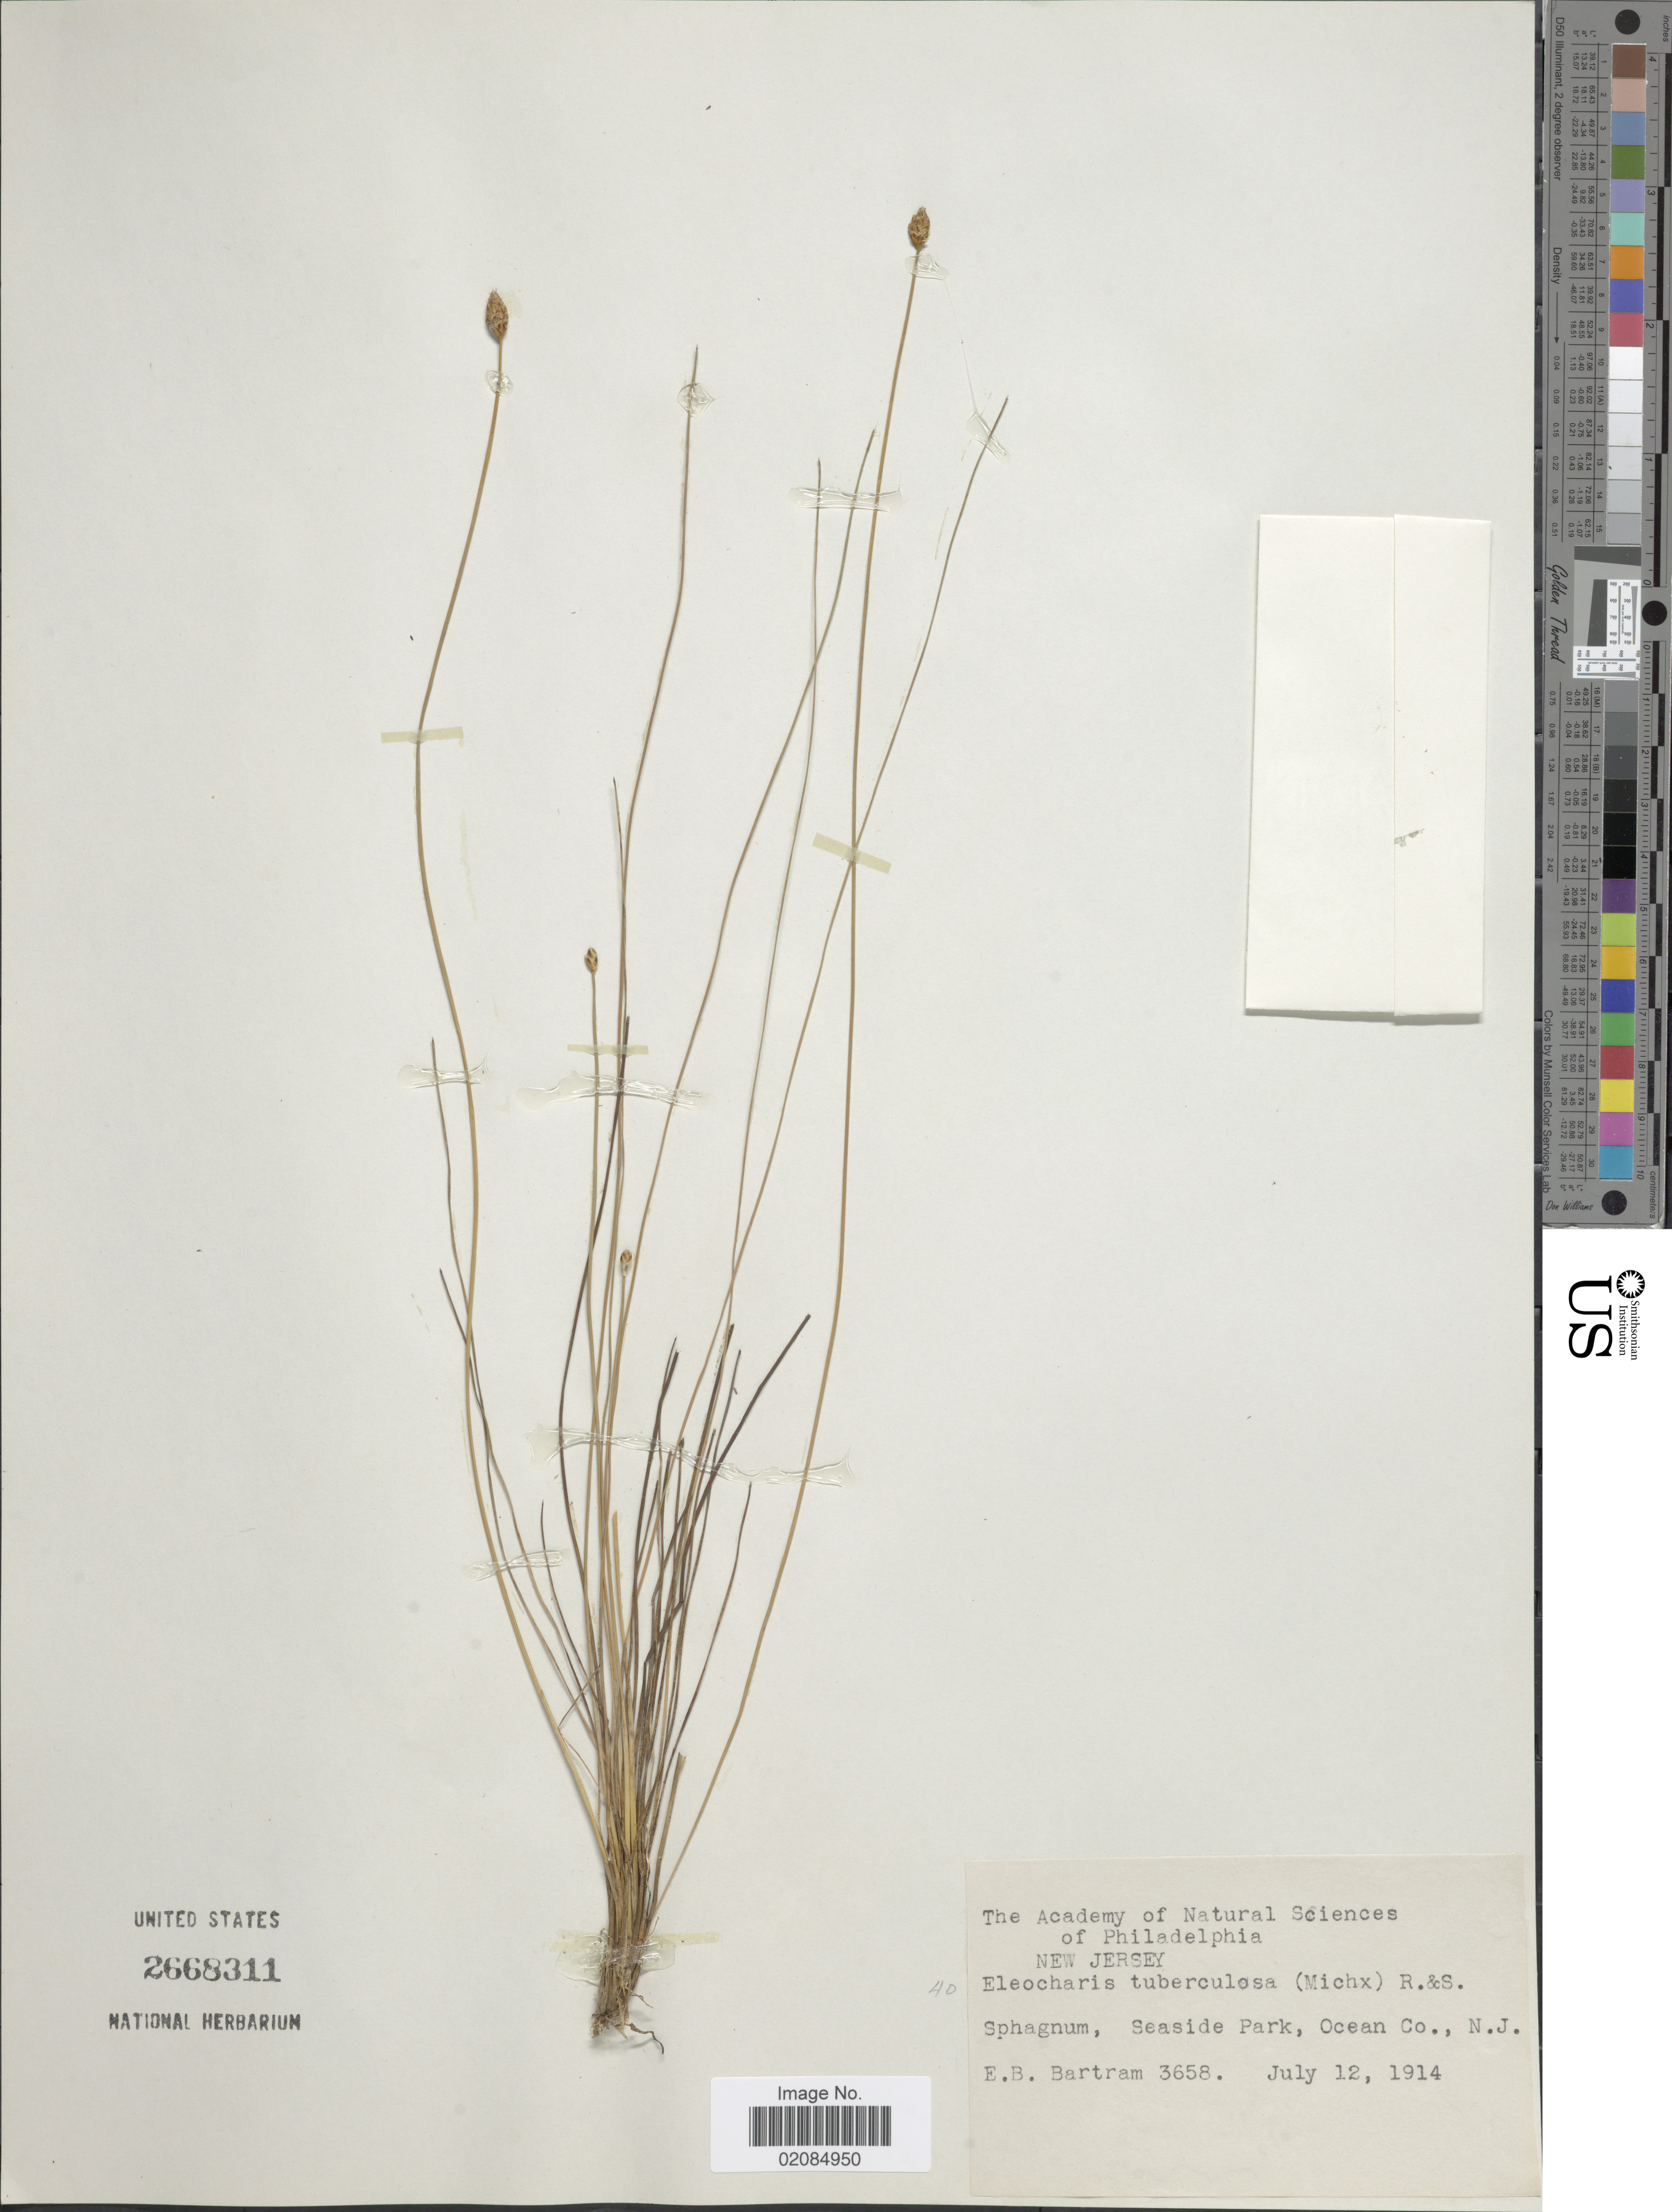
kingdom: Plantae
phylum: Tracheophyta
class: Liliopsida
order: Poales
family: Cyperaceae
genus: Eleocharis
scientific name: Eleocharis tuberculosa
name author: (Michx.) Roem. & Schult.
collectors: E. B. Bartram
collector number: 3658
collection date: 1914-07-12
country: United States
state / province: New Jersey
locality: Sphagnum, Seaside Park, Ocean Co., N.J.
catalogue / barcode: US 2668311